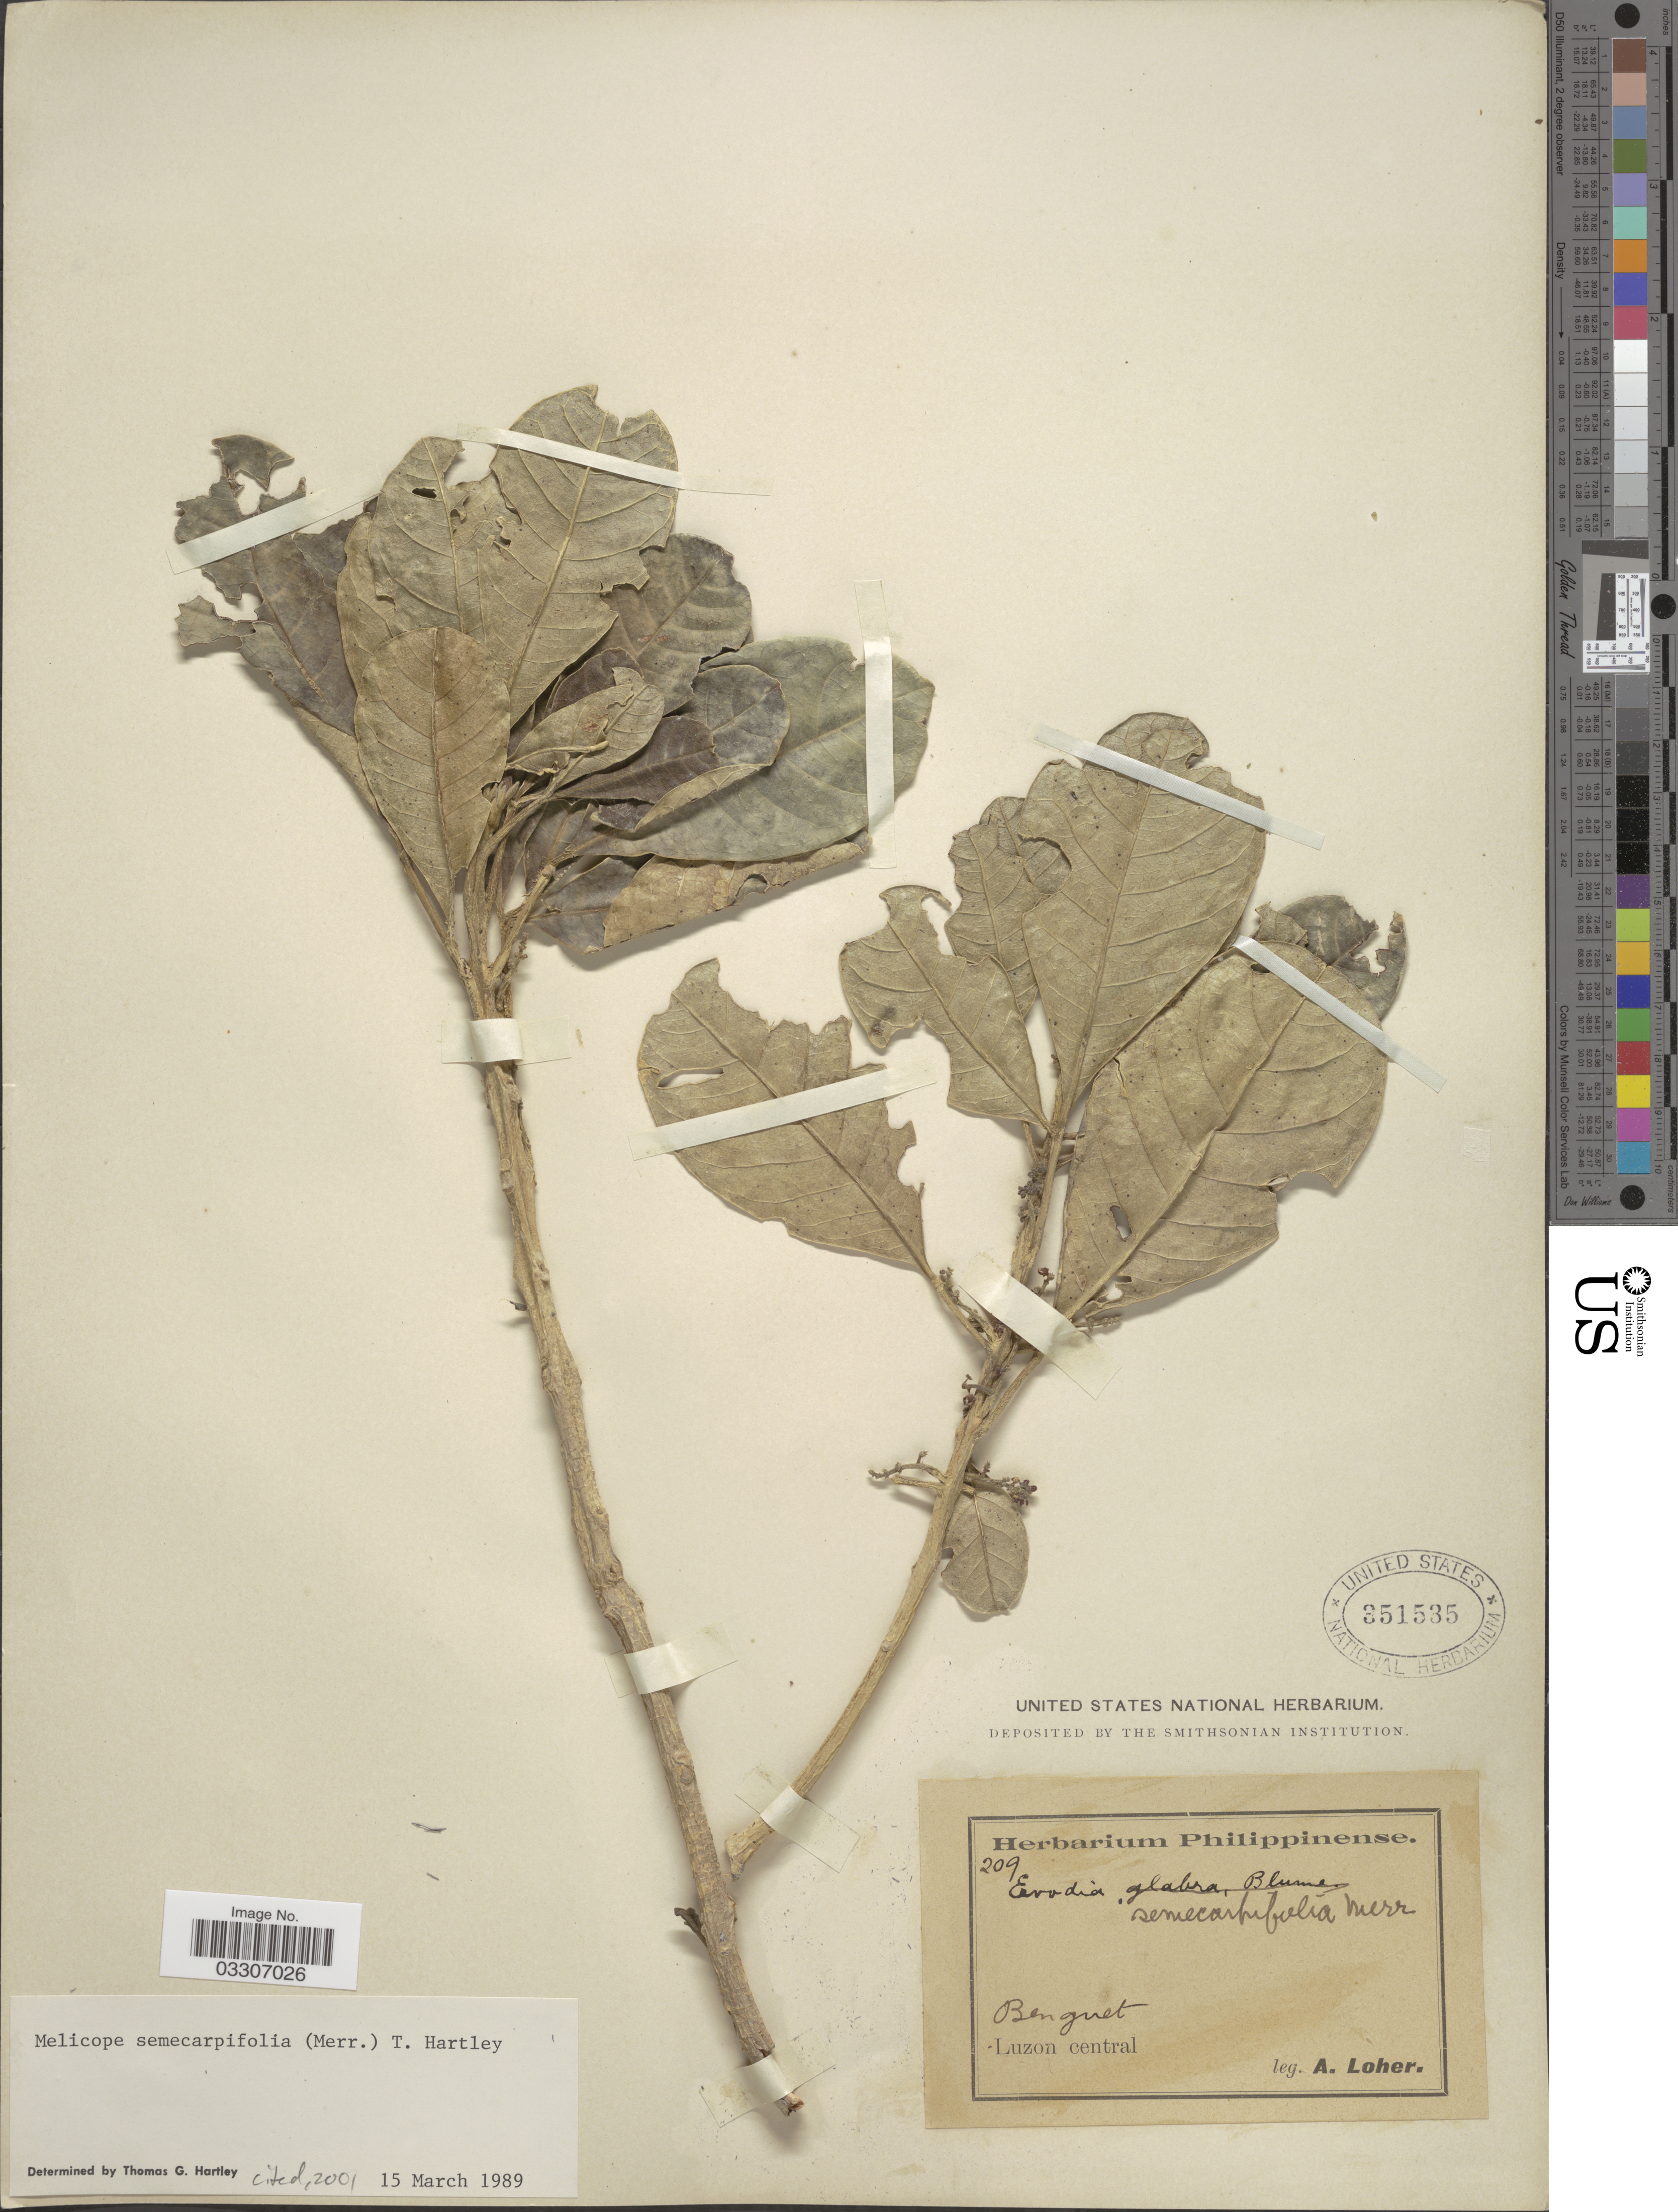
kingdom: Plantae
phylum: Tracheophyta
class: Magnoliopsida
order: Sapindales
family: Rutaceae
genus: Melicope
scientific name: Melicope semecarpifolia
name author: (Merr.) T.G. Hartley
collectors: A. Loher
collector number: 209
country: Philippines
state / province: Central Luzon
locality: Benguet.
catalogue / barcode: US 351535